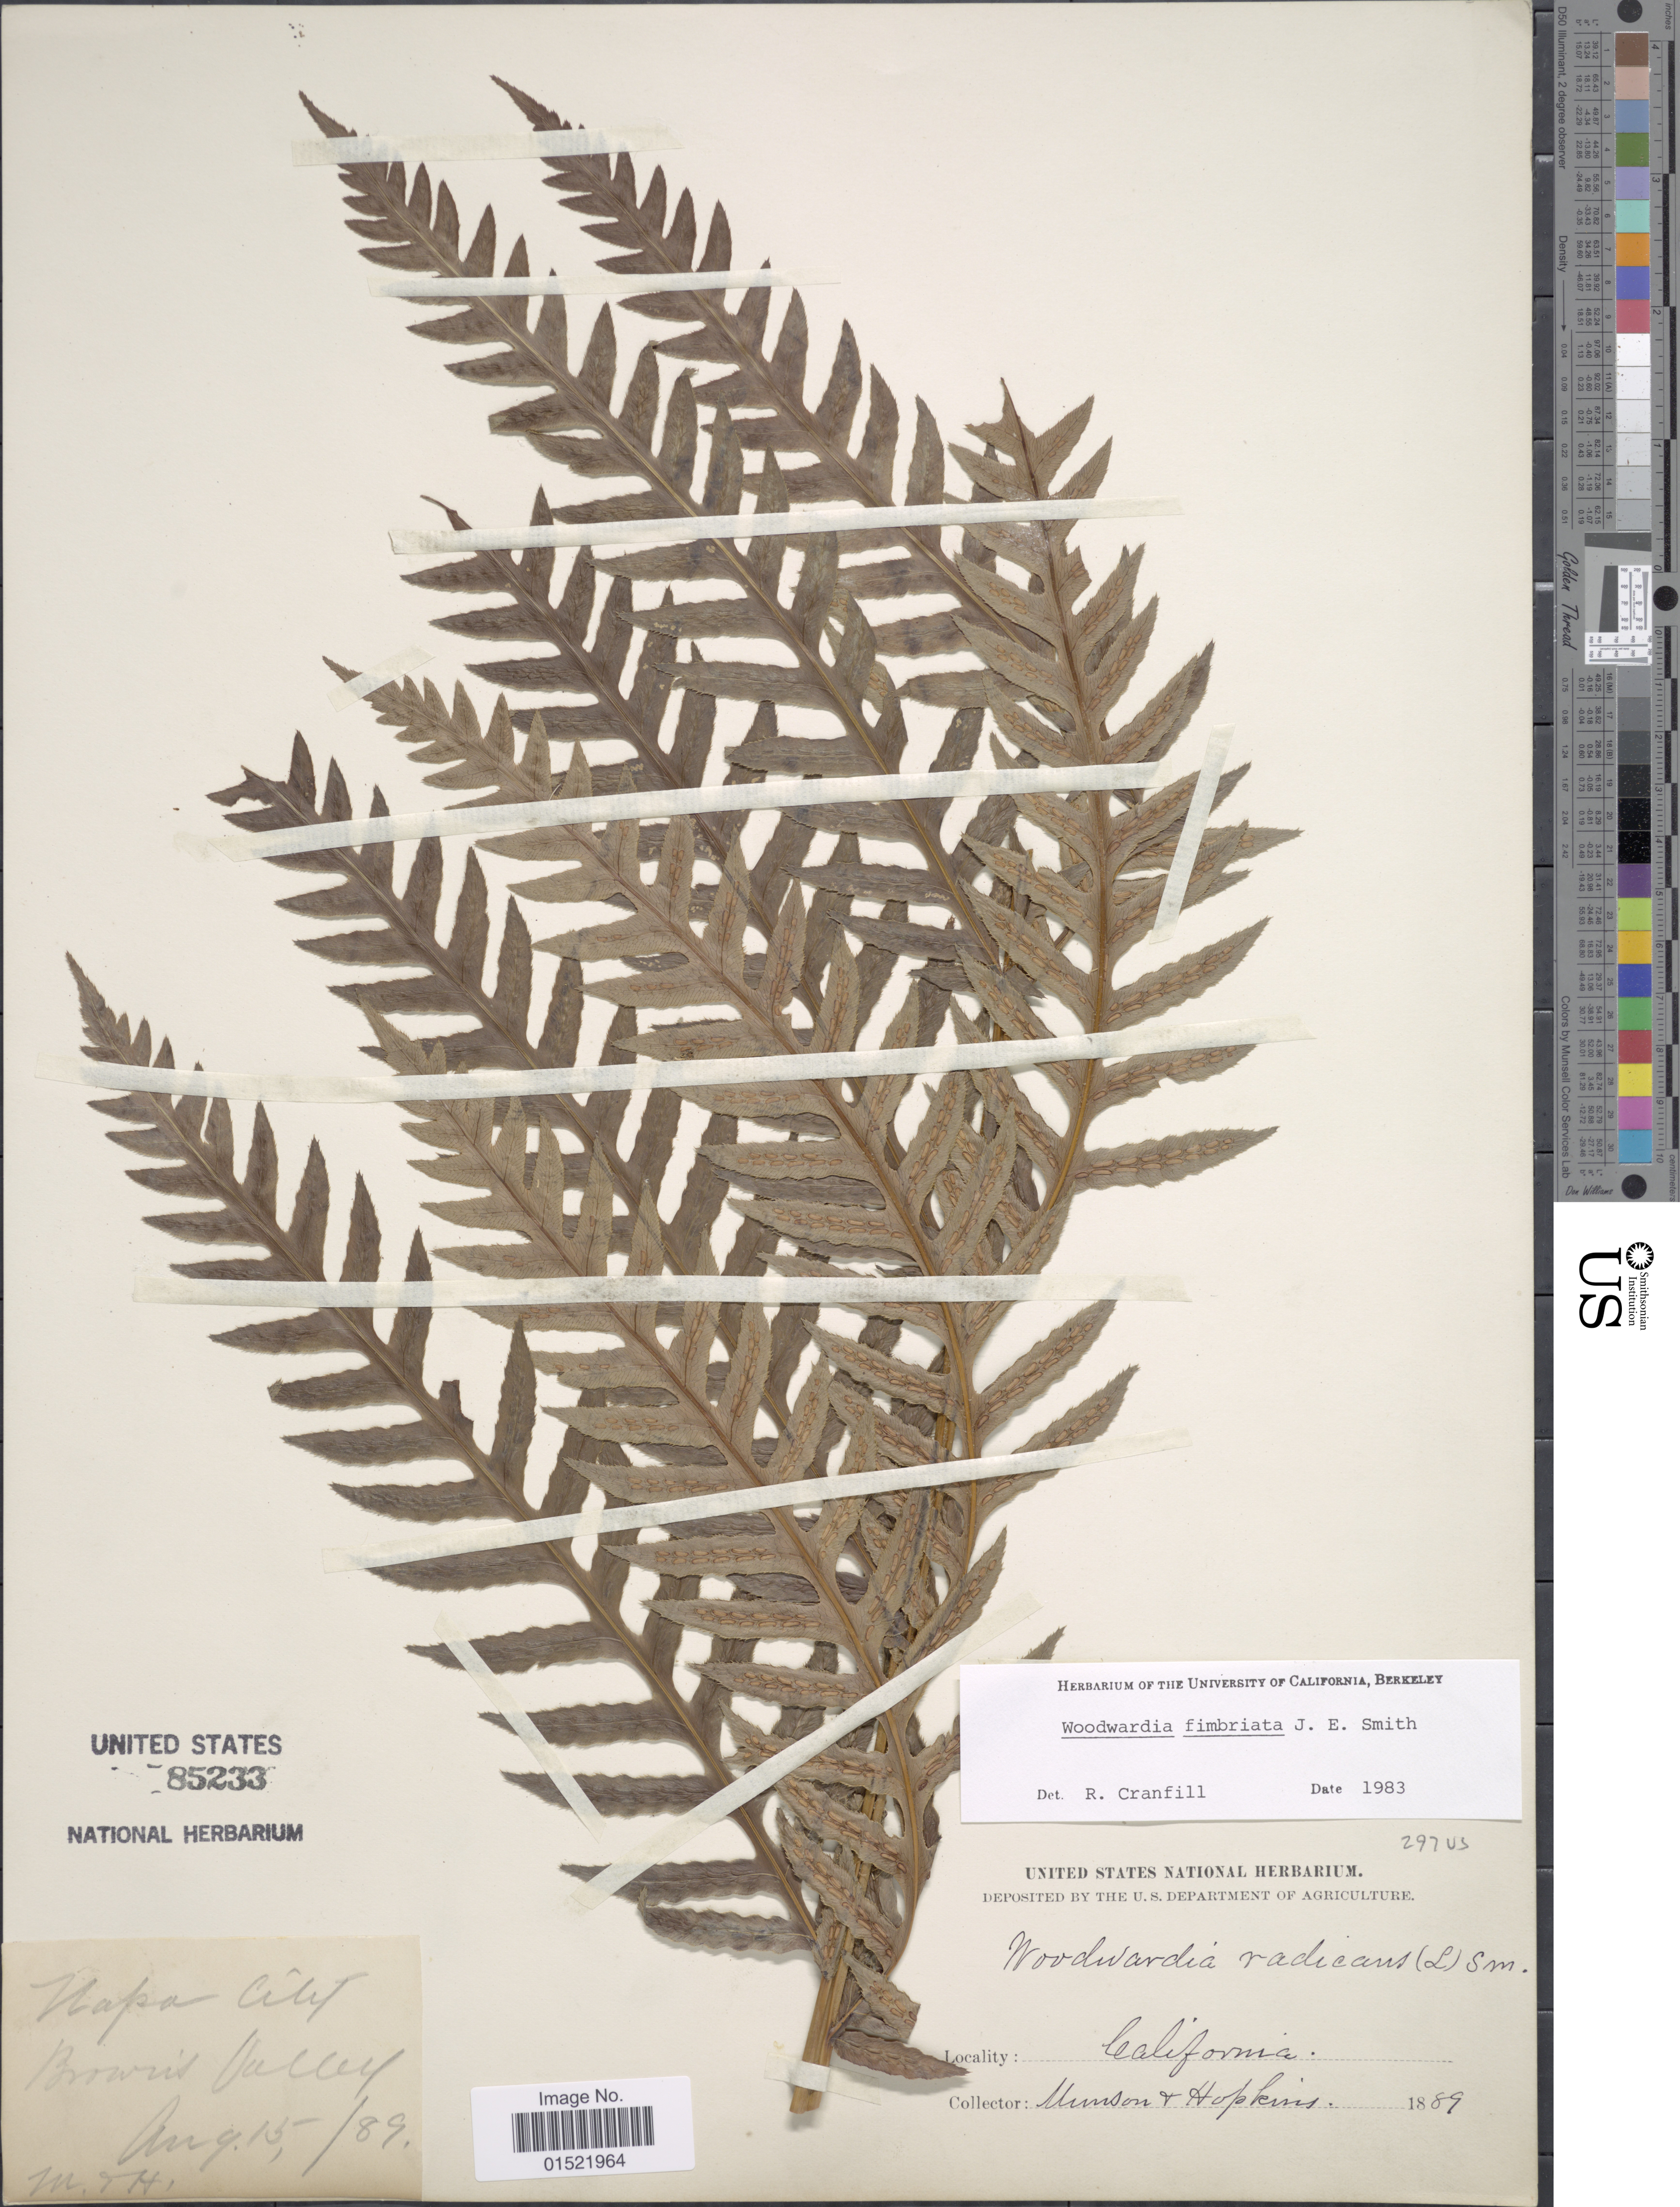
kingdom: Plantae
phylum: Tracheophyta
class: Polypodiopsida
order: Polypodiales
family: Blechnaceae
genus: Woodwardia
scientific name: Woodwardia fimbriata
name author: Sm.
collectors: -. Munson & -- Hopkins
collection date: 1889-08-15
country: United States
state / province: California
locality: Napa City, Brown's Valley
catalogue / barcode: US 85233